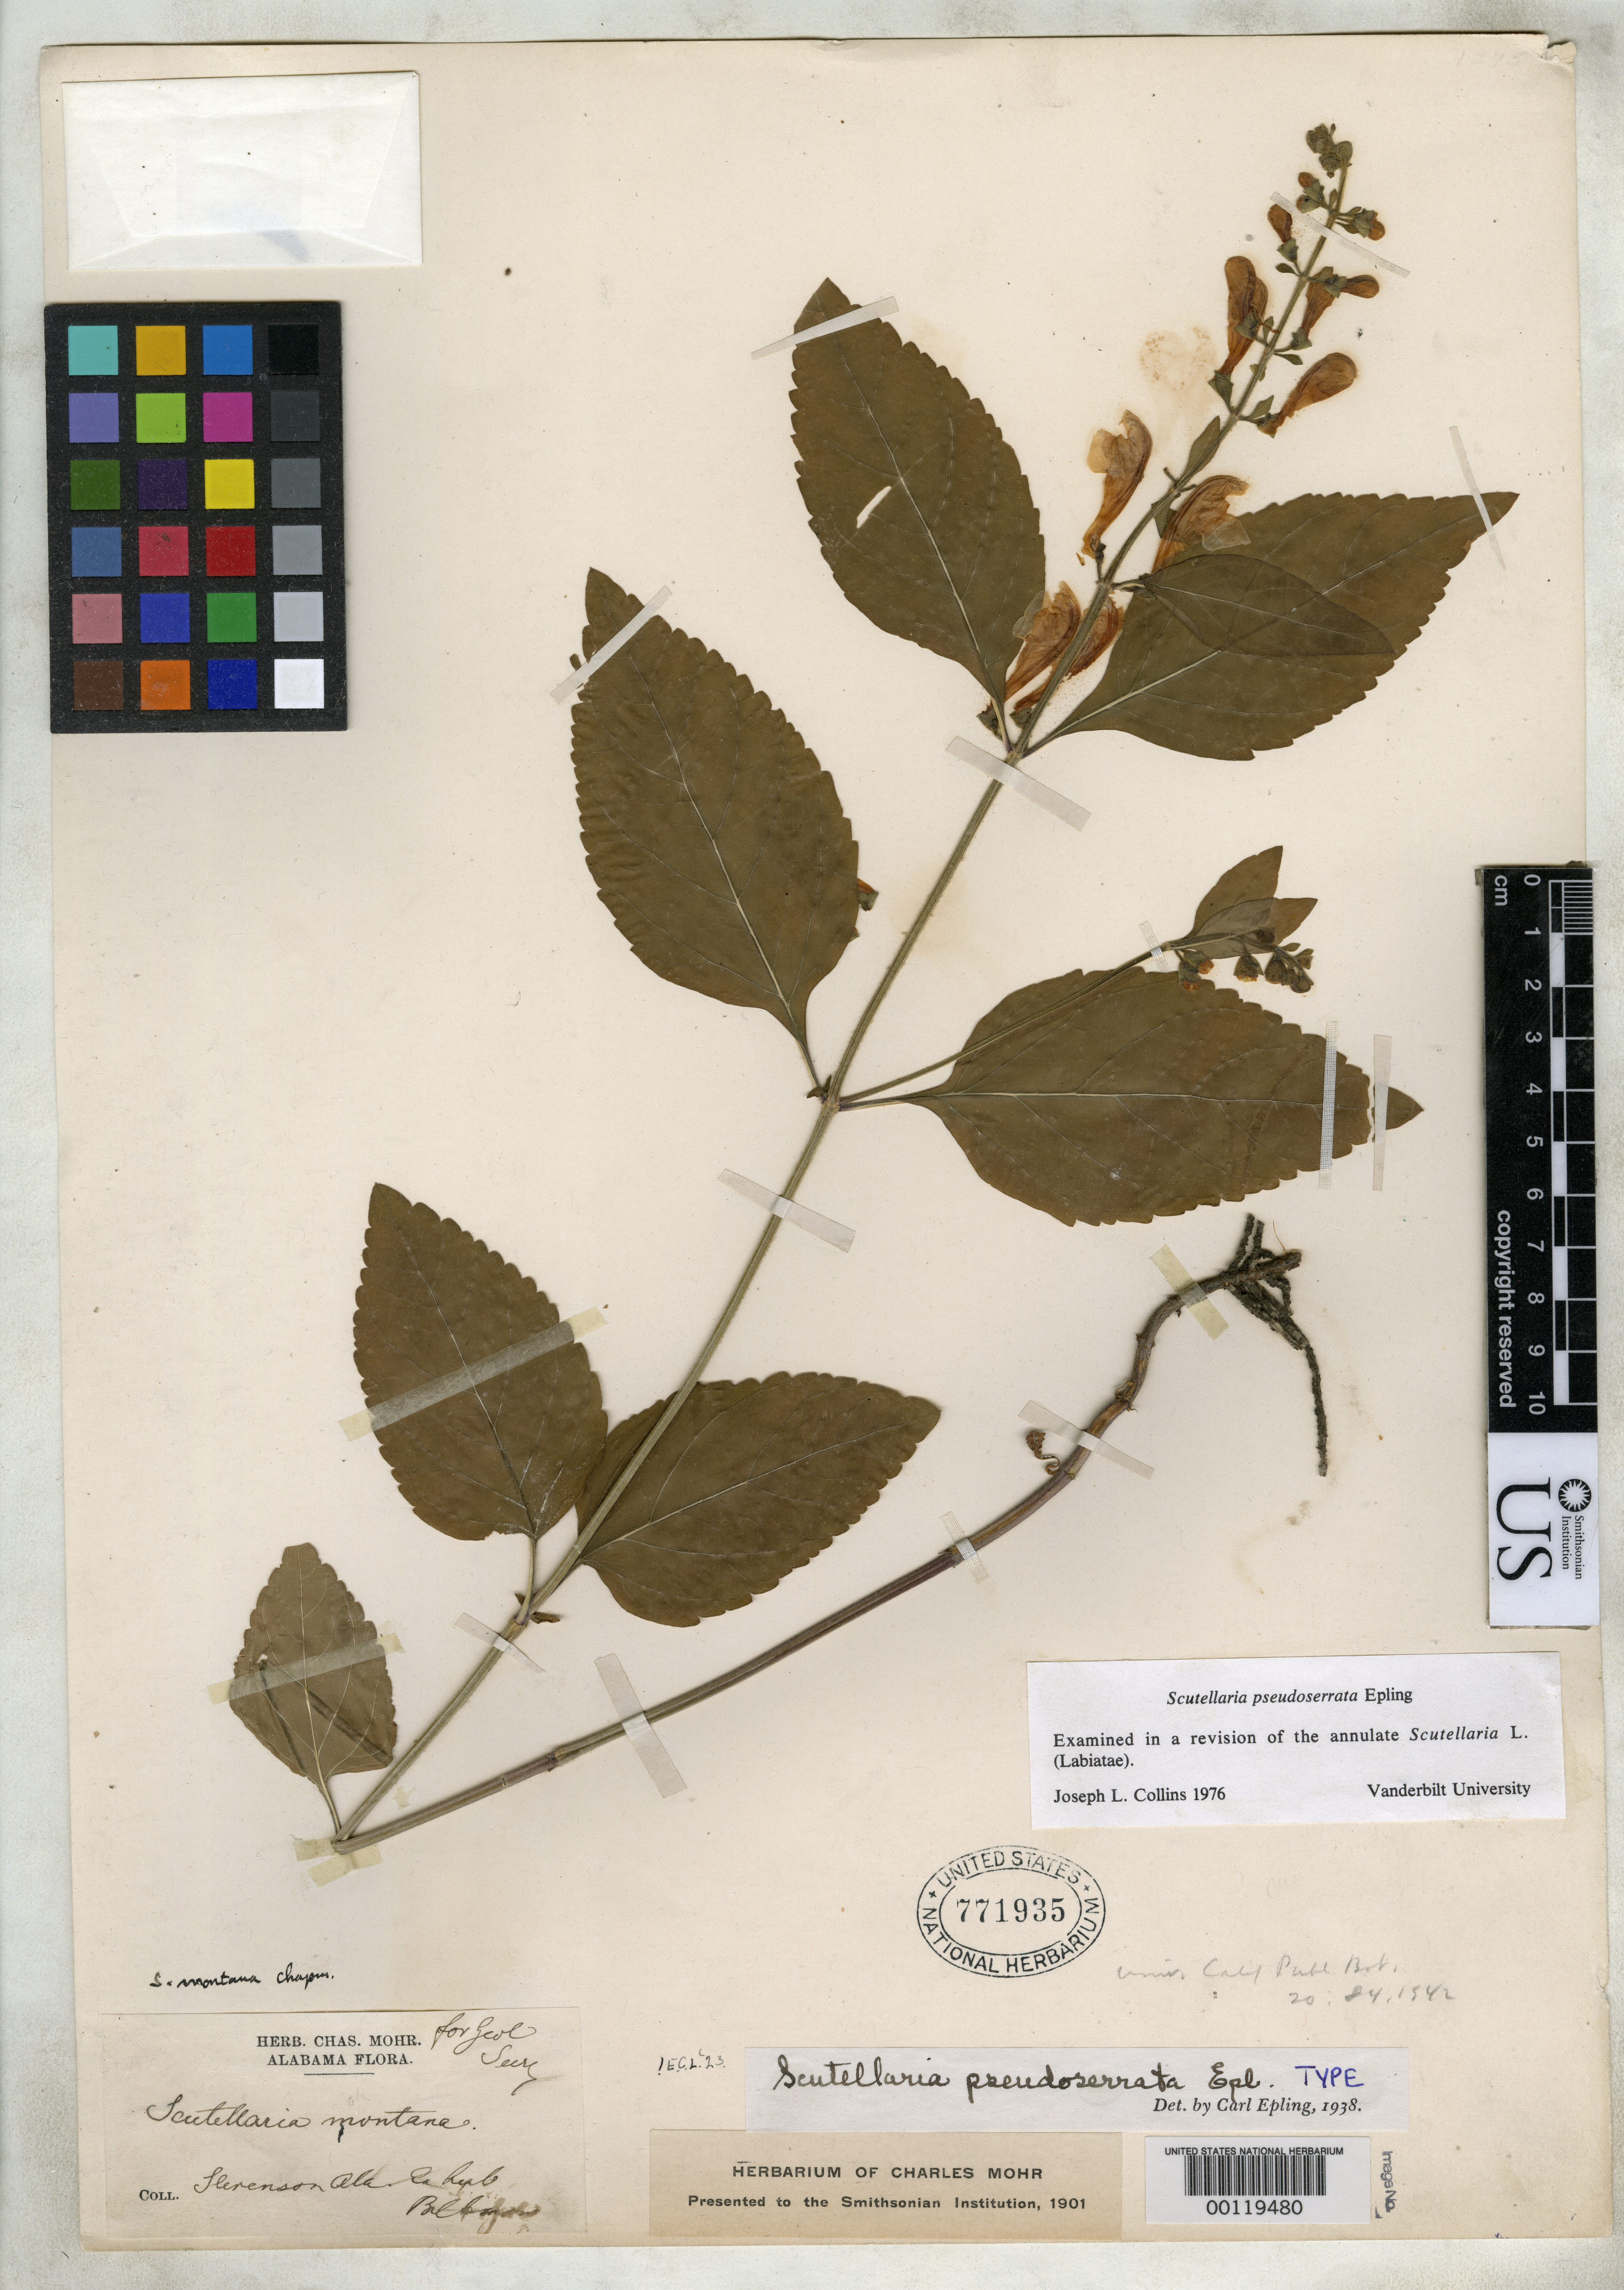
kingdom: Plantae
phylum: Tracheophyta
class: Magnoliopsida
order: Lamiales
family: Lamiaceae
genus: Scutellaria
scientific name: Scutellaria pseudoserrata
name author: Epling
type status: Possible Holotype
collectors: C. T. Mohr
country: United States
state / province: Alabama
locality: Slerenson.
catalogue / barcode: US 771935